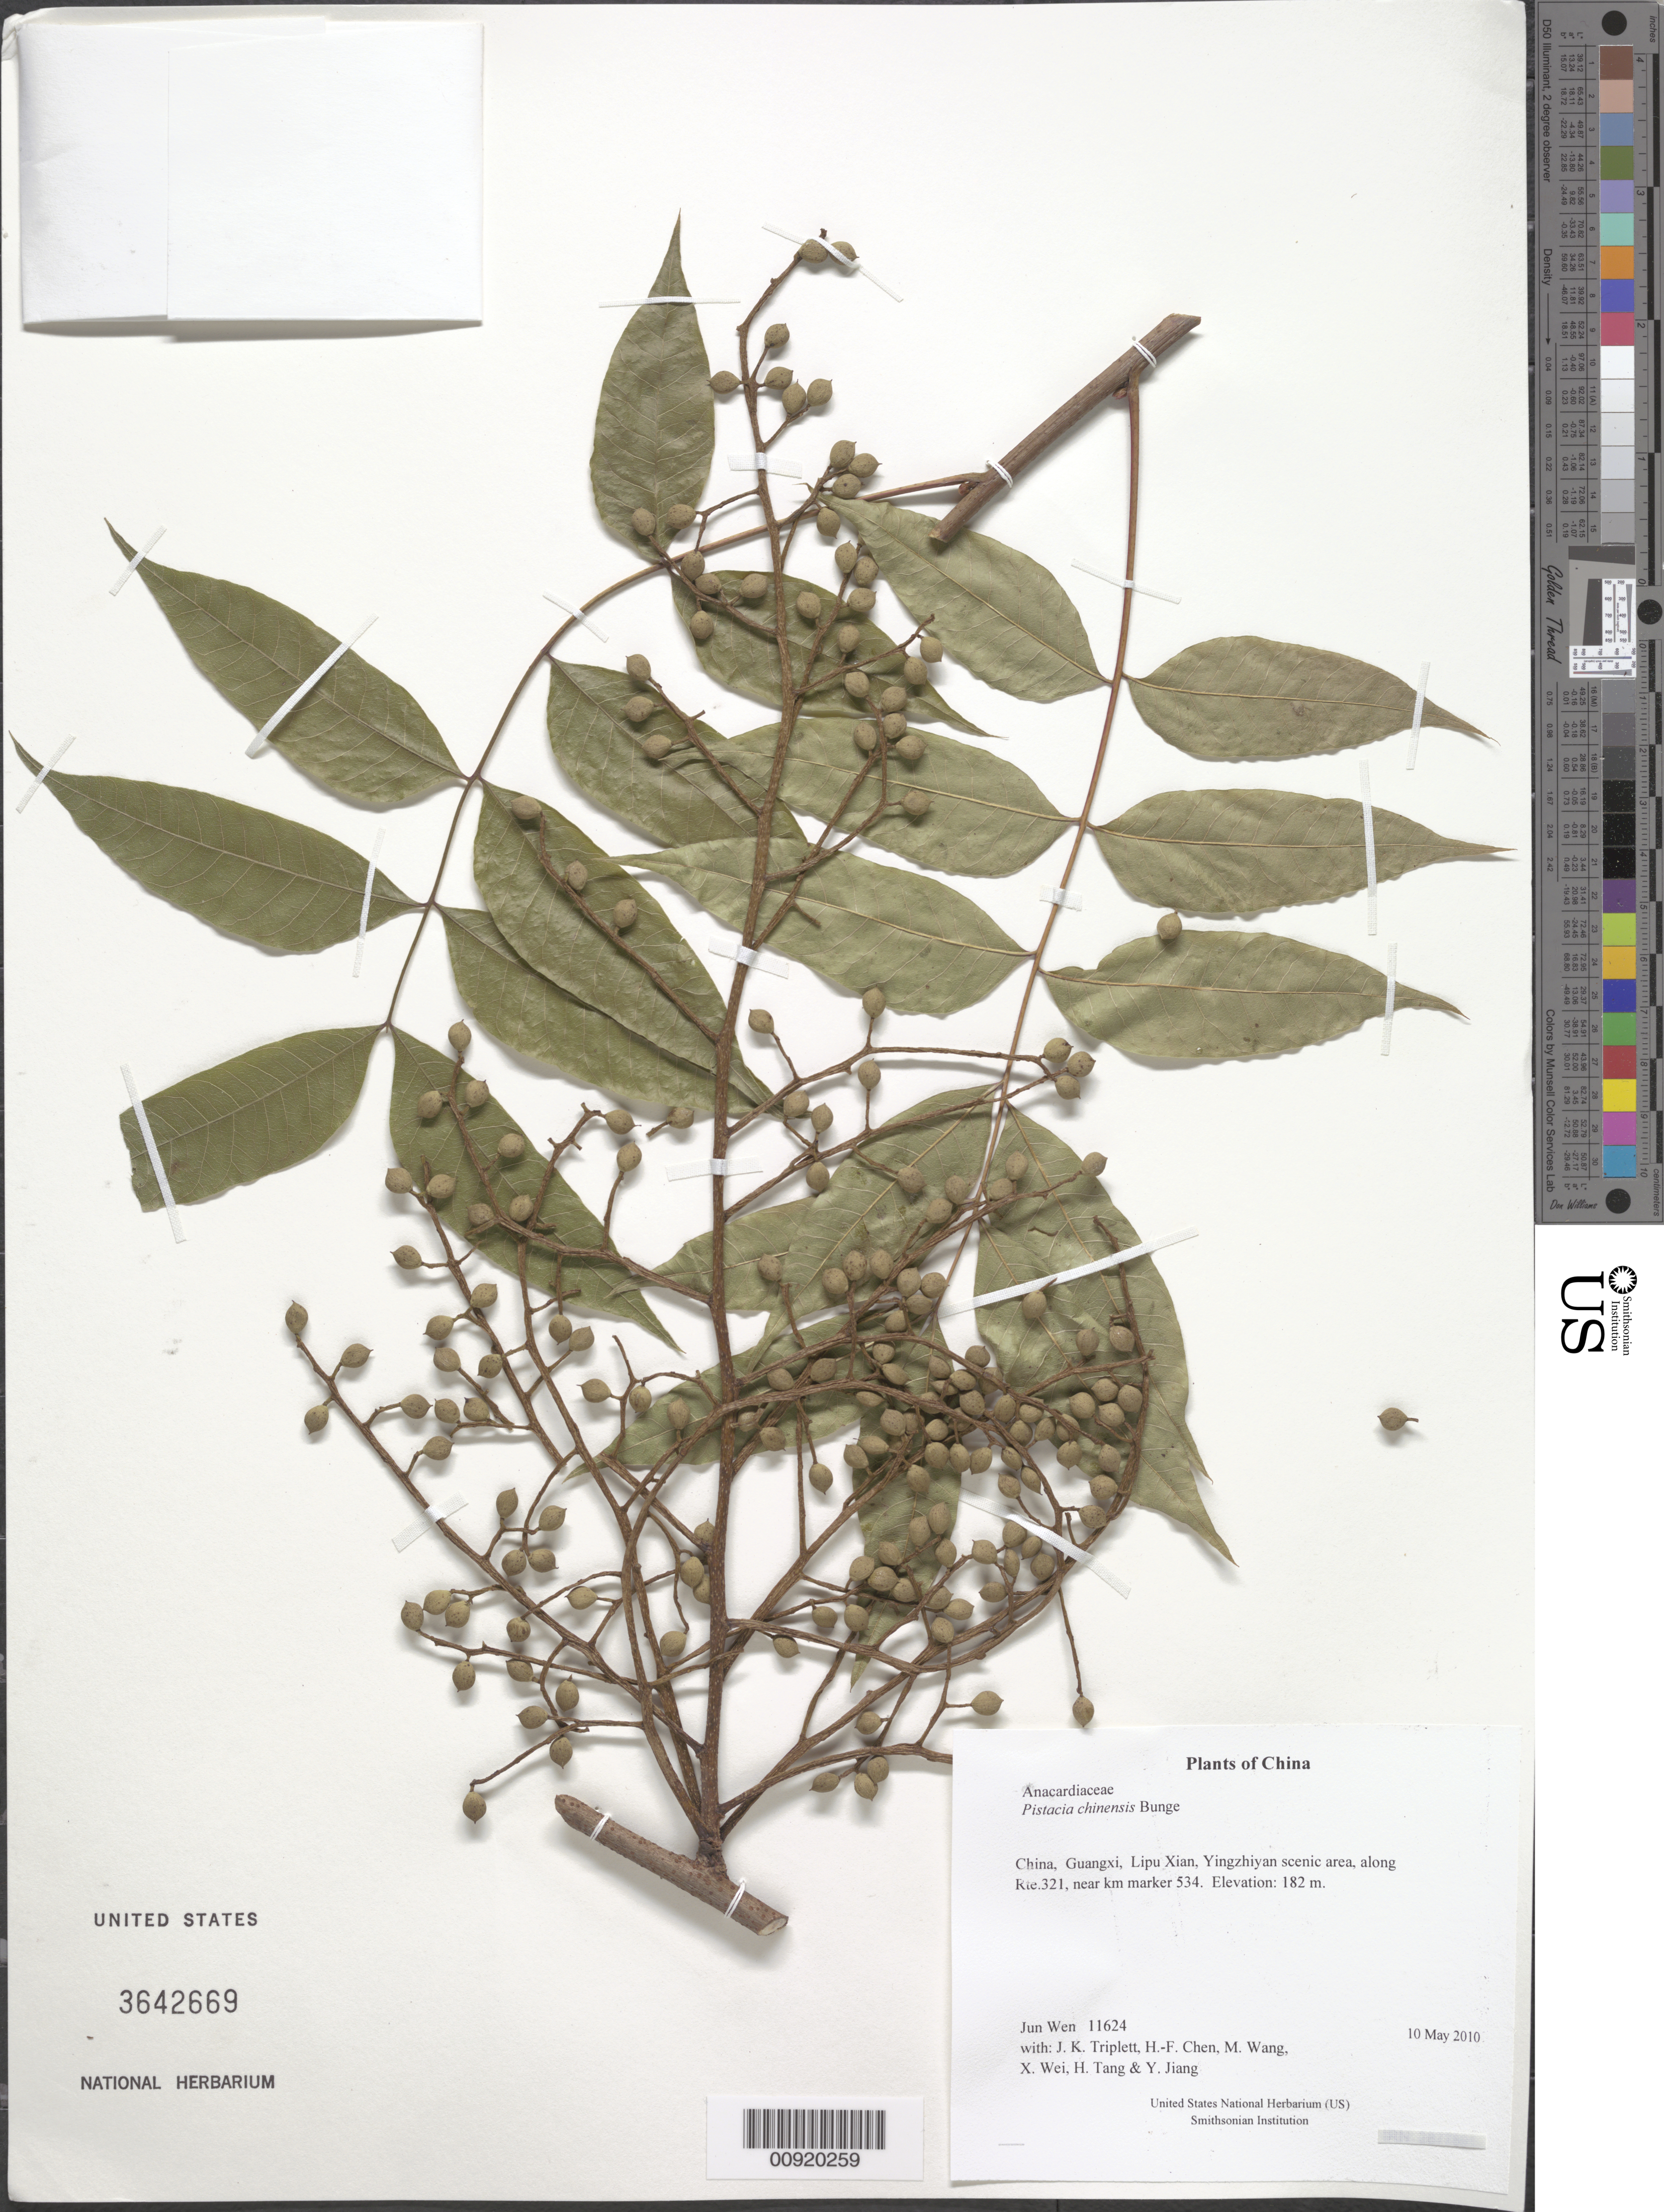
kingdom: Plantae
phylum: Tracheophyta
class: Magnoliopsida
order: Sapindales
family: Anacardiaceae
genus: Pistacia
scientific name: Pistacia chinensis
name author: Bunge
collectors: J. Wen, J. K. Triplett, H.-F. Chen, M. Wang, X. Wei, H. Tang & Y. Jiang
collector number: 11624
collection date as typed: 10 May 2010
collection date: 2010-05-10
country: China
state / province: Guangxi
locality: Lipu Xian, Yingzhiyan scenic area, along Rte.321, near km marker 534.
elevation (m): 182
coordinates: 24 38.666 N, 110 25.183 E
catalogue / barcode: US 3642669